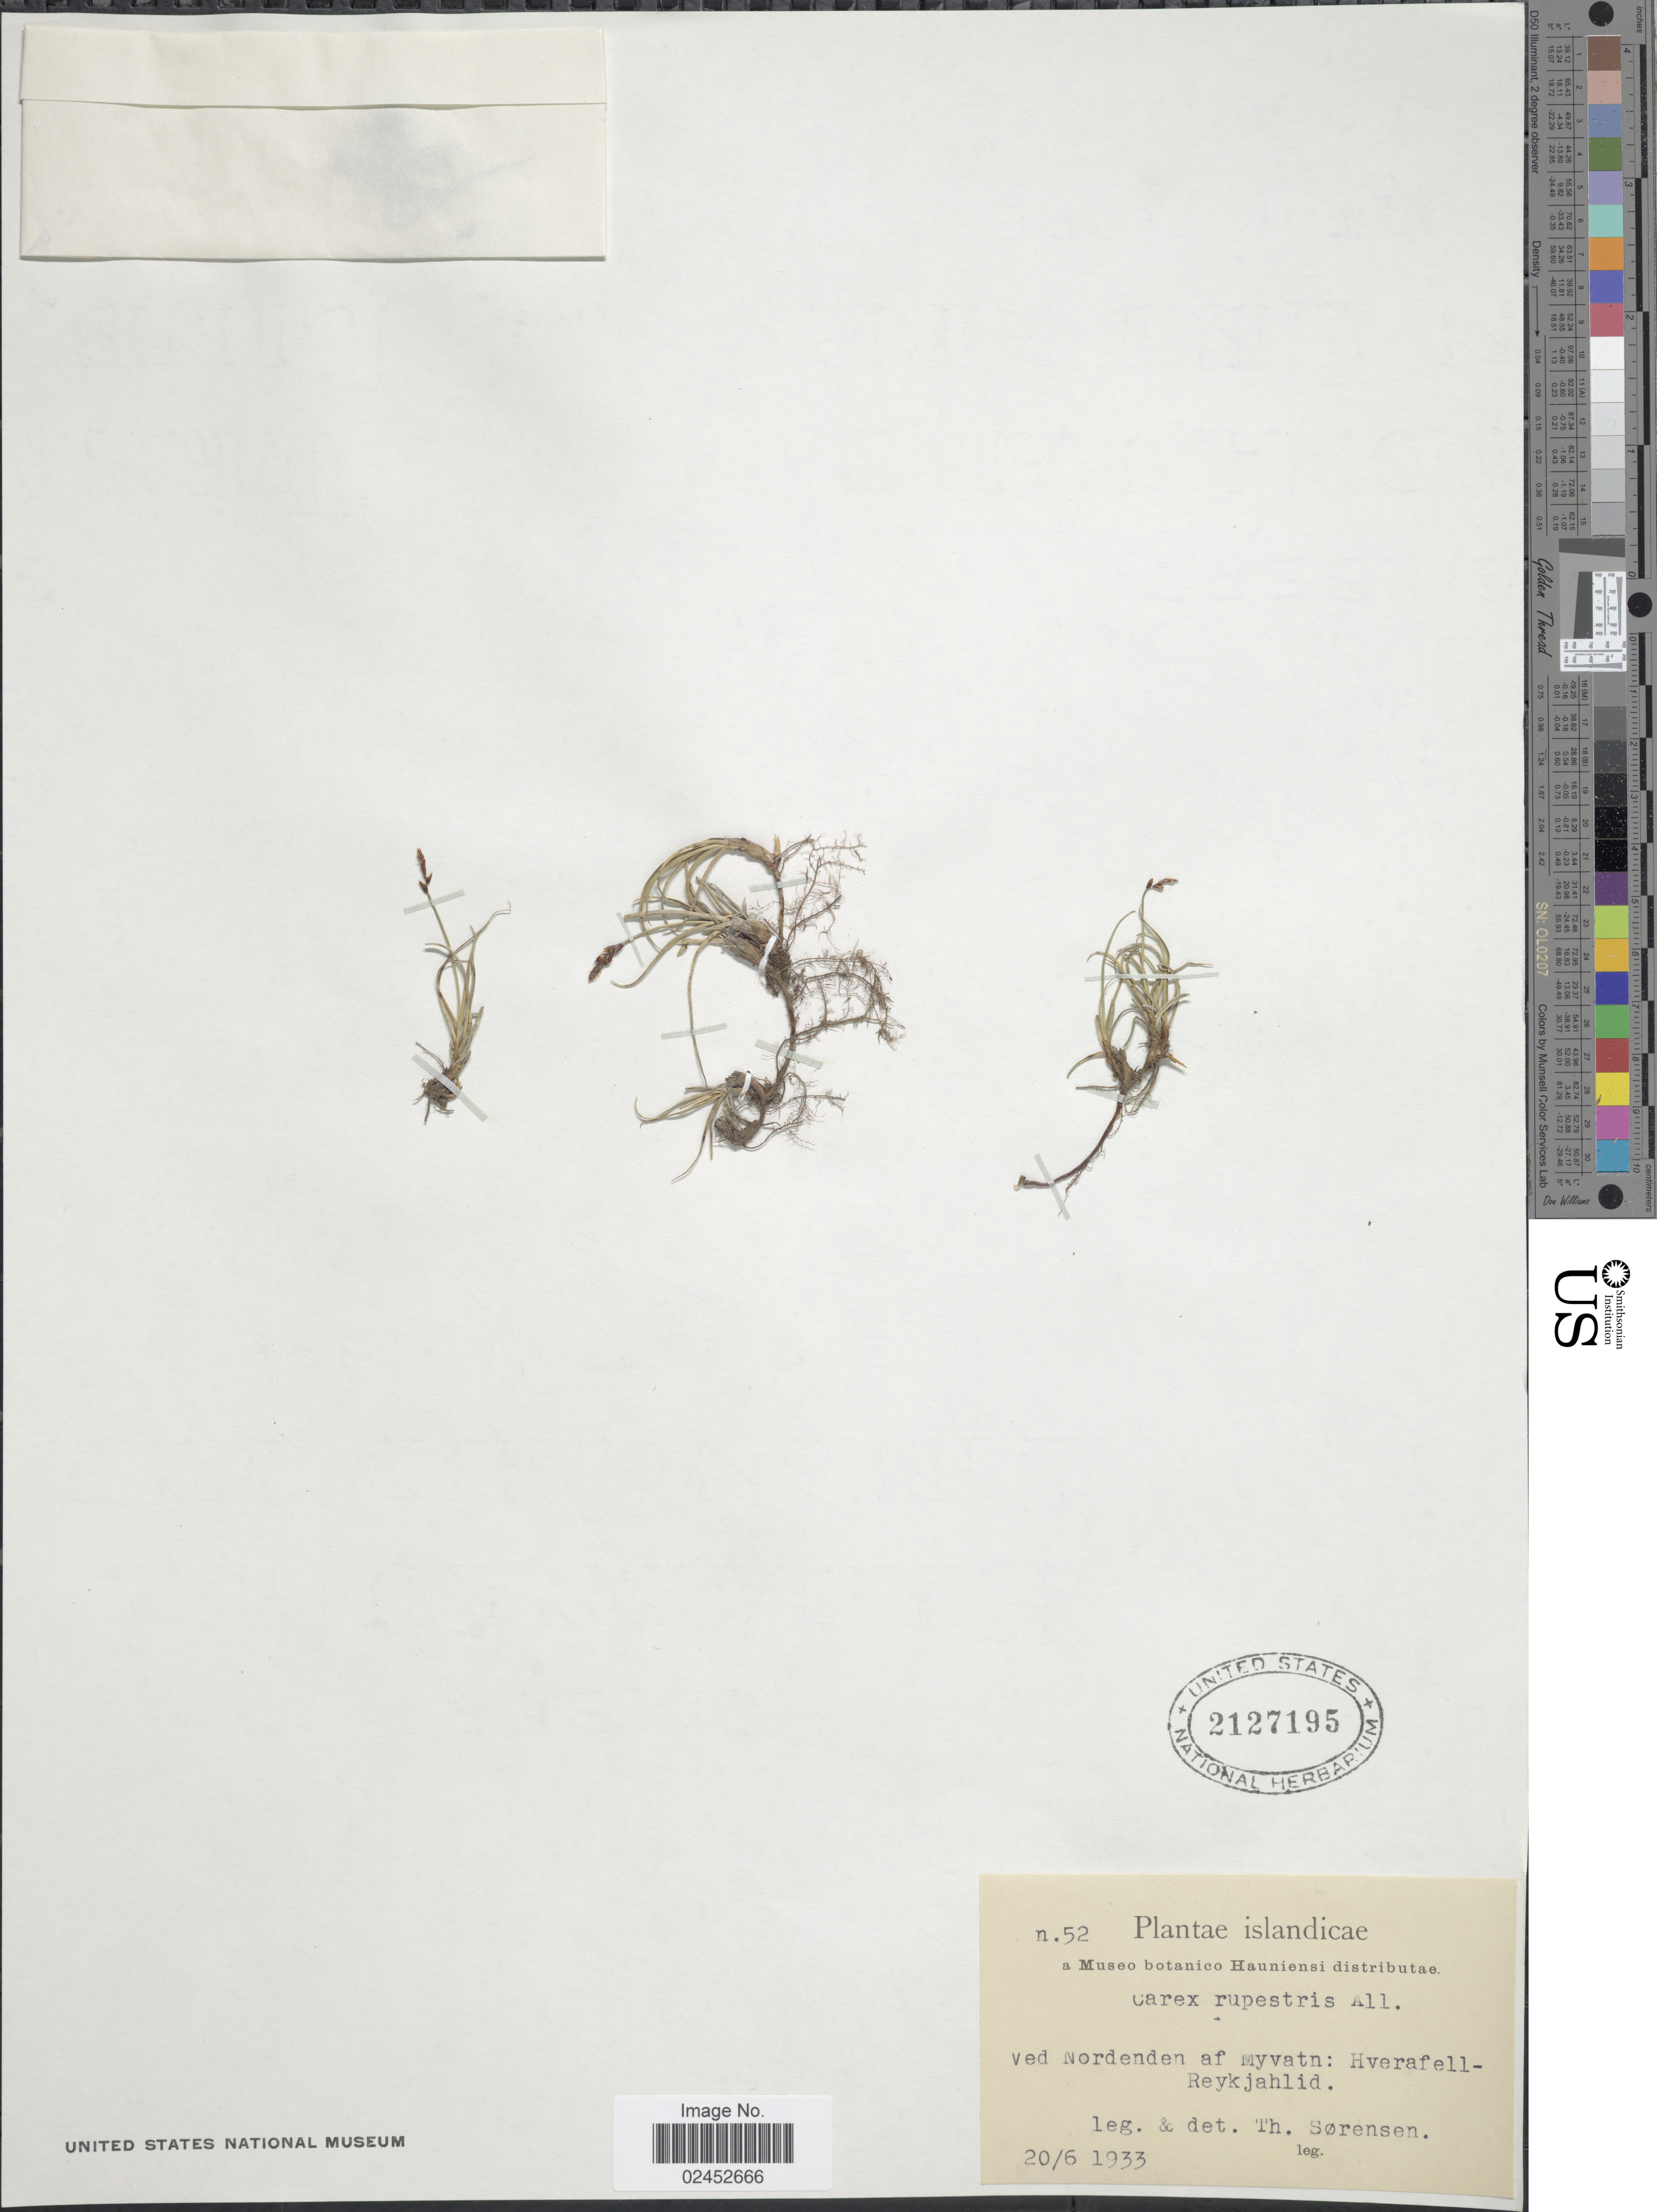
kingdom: Plantae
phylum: Tracheophyta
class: Liliopsida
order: Poales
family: Cyperaceae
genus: Carex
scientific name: Carex rupestris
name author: All.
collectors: T. Sorensen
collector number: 52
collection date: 1933-06-20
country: Iceland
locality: Islandicae, ved Nordenden af Myvatn: Hverafell-Reykjahlid.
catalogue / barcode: US 2127195